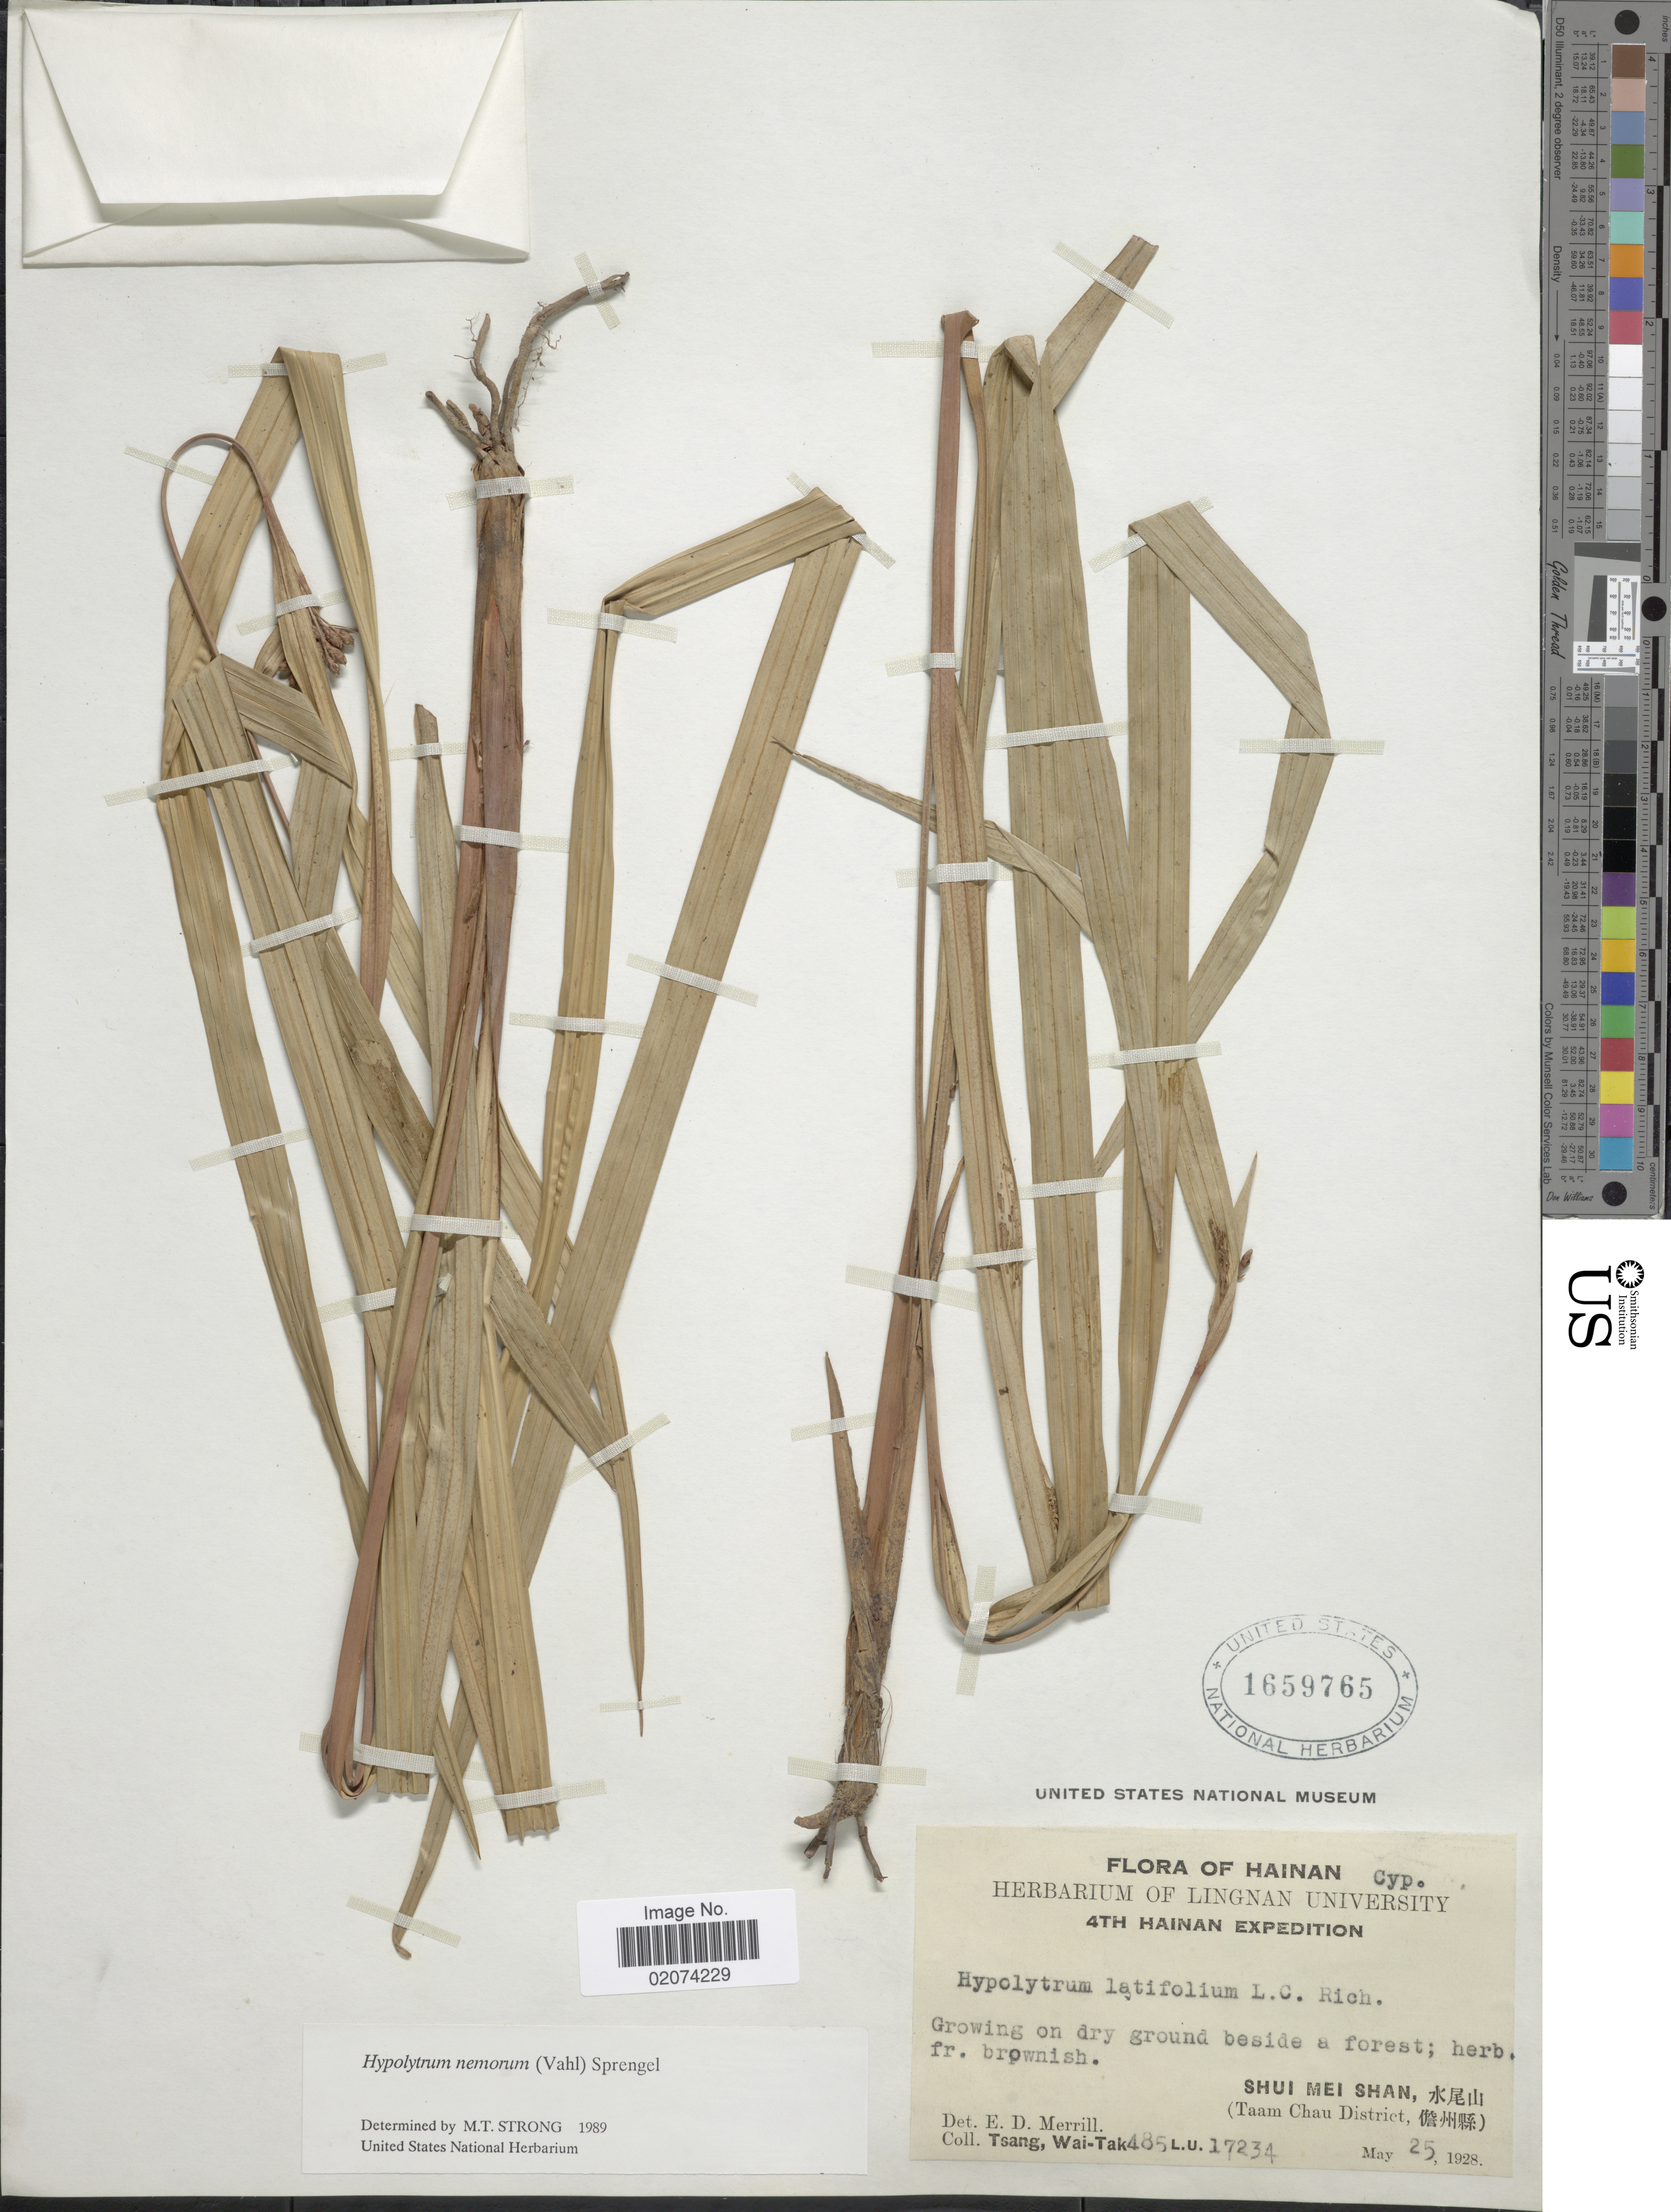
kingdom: Plantae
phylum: Tracheophyta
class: Liliopsida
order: Poales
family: Cyperaceae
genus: Hypolytrum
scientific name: Hypolytrum nemorum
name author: (Vahl) Spreng.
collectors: W. T. Tsang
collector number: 485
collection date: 1928-05-25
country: China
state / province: Hainan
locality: Shui Mei Shan ( Taam Chau District)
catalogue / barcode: US 1659765